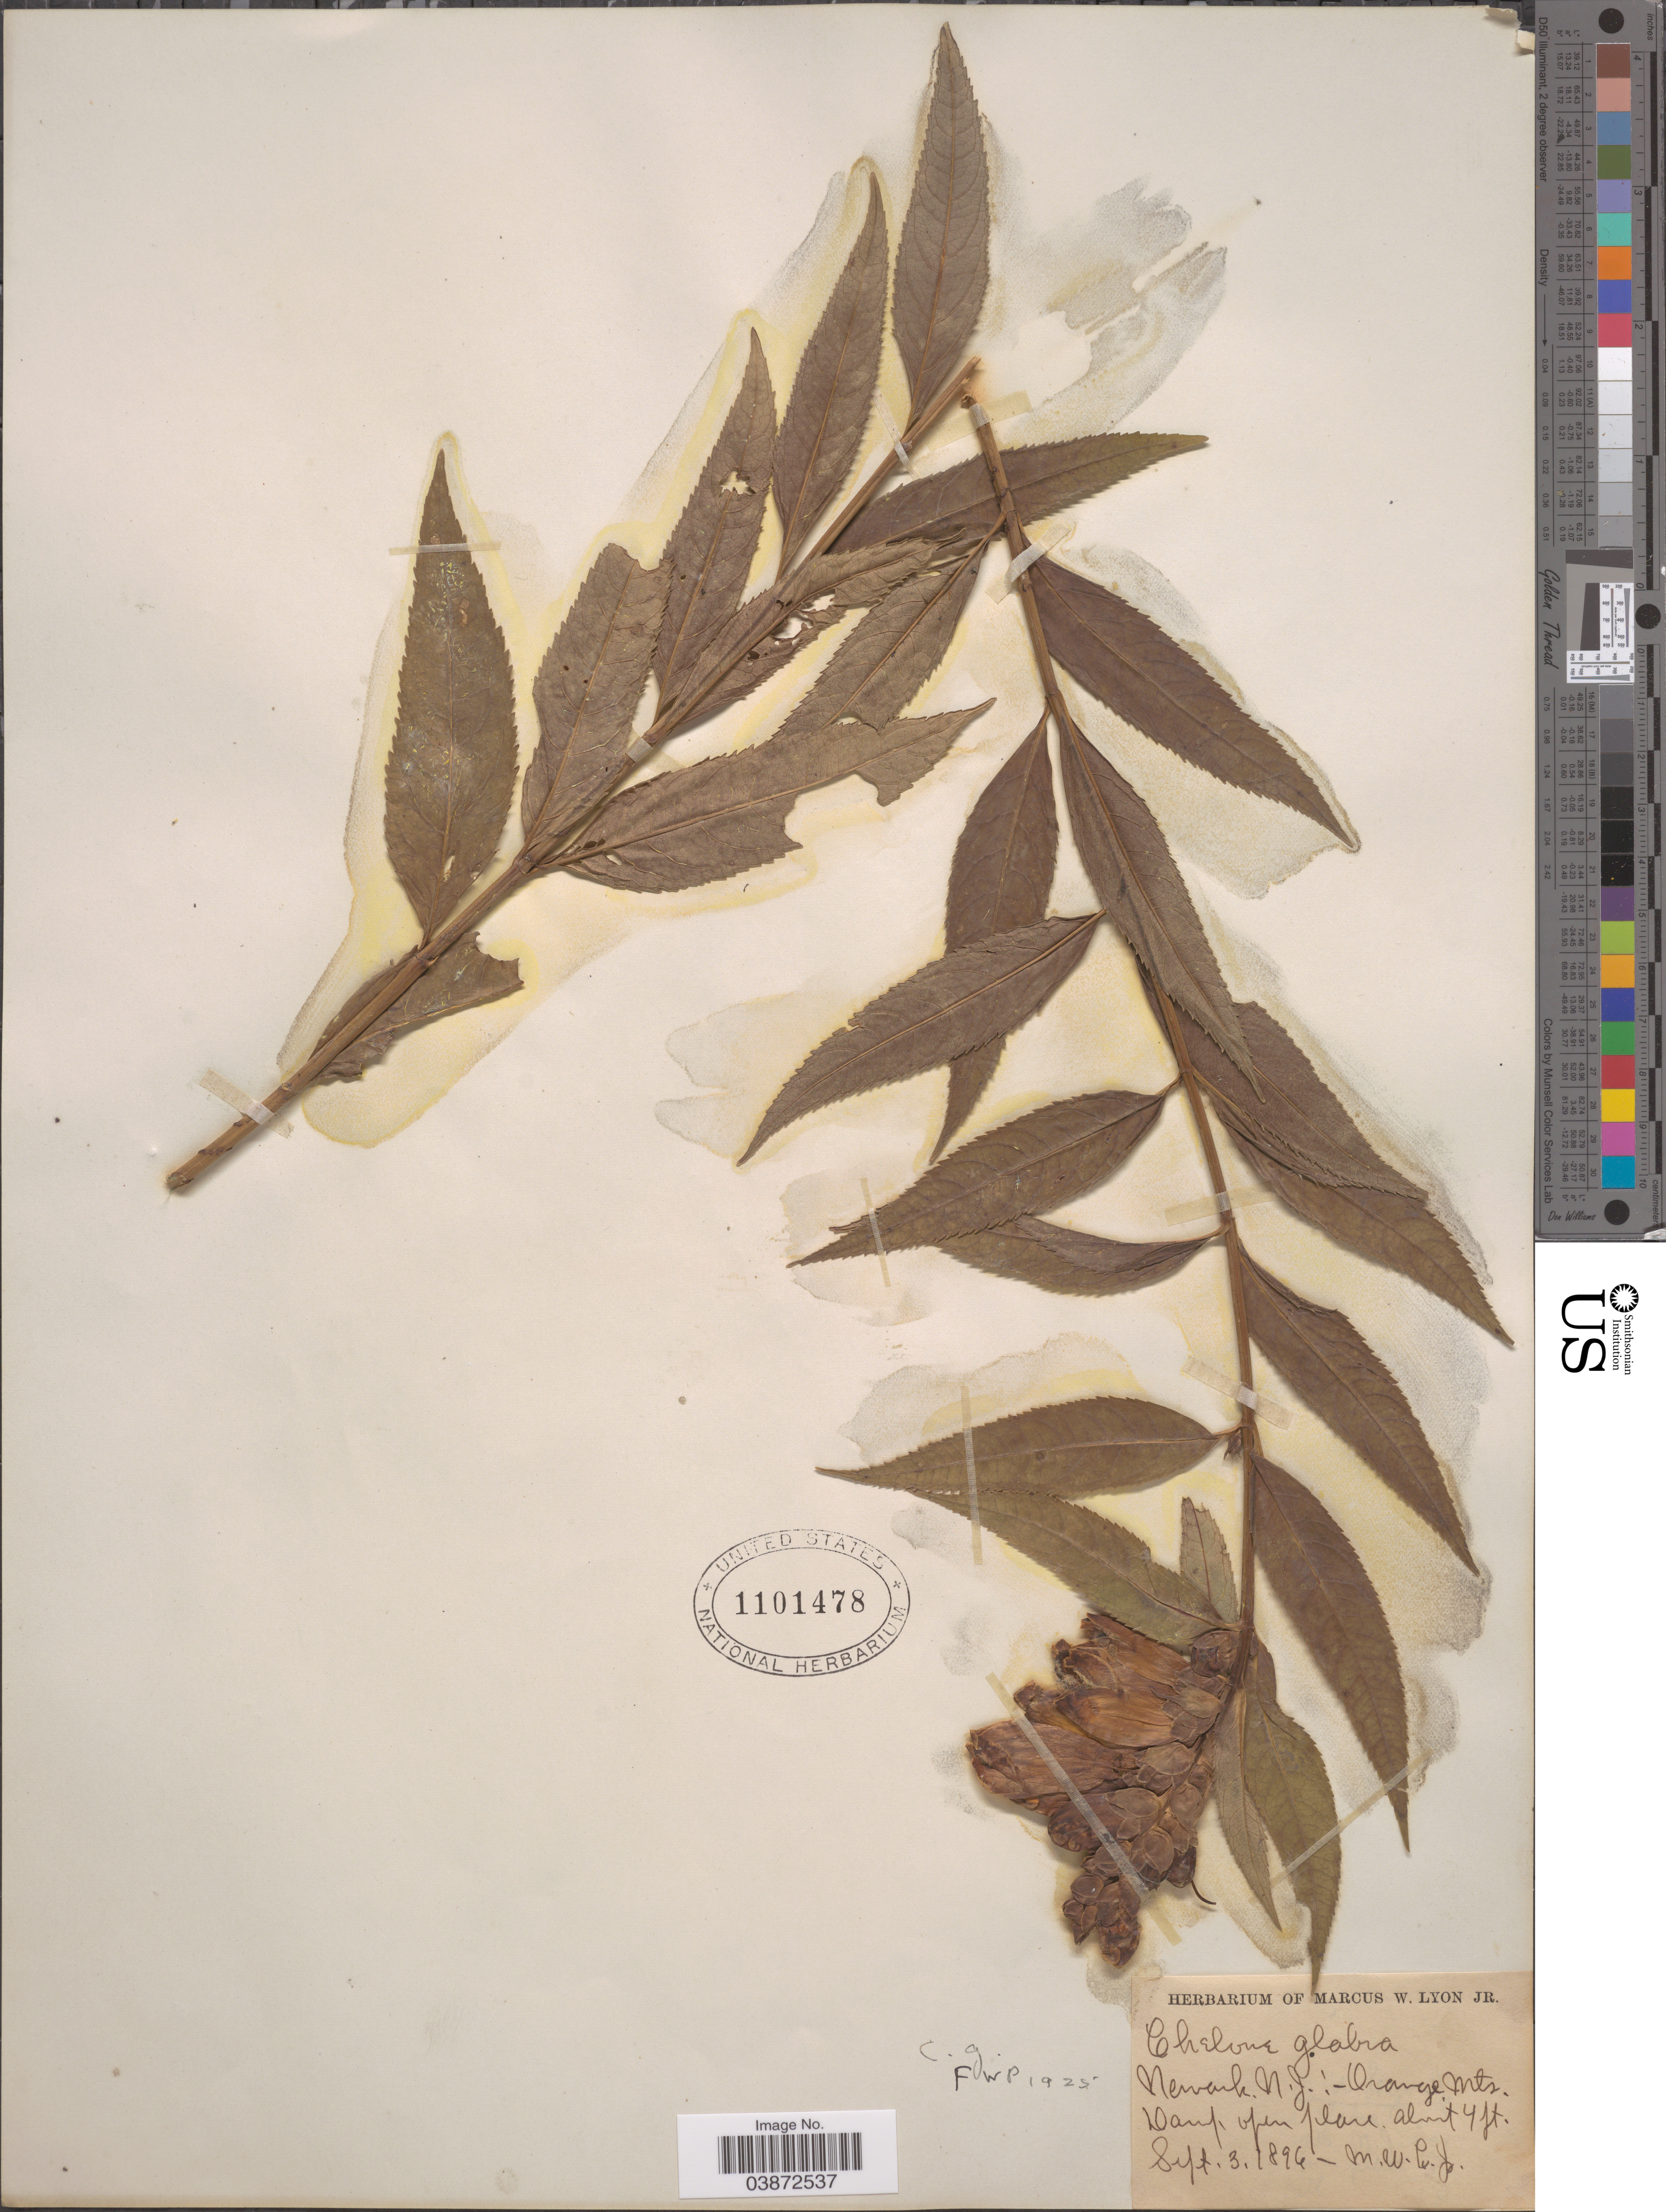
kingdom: Plantae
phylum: Tracheophyta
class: Magnoliopsida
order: Lamiales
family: Plantaginaceae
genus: Chelone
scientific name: Chelone glabra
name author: L.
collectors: M. W. Lyon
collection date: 1896-09-03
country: United States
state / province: New Jersey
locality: Newark: Orange Mts.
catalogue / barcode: US 1101478